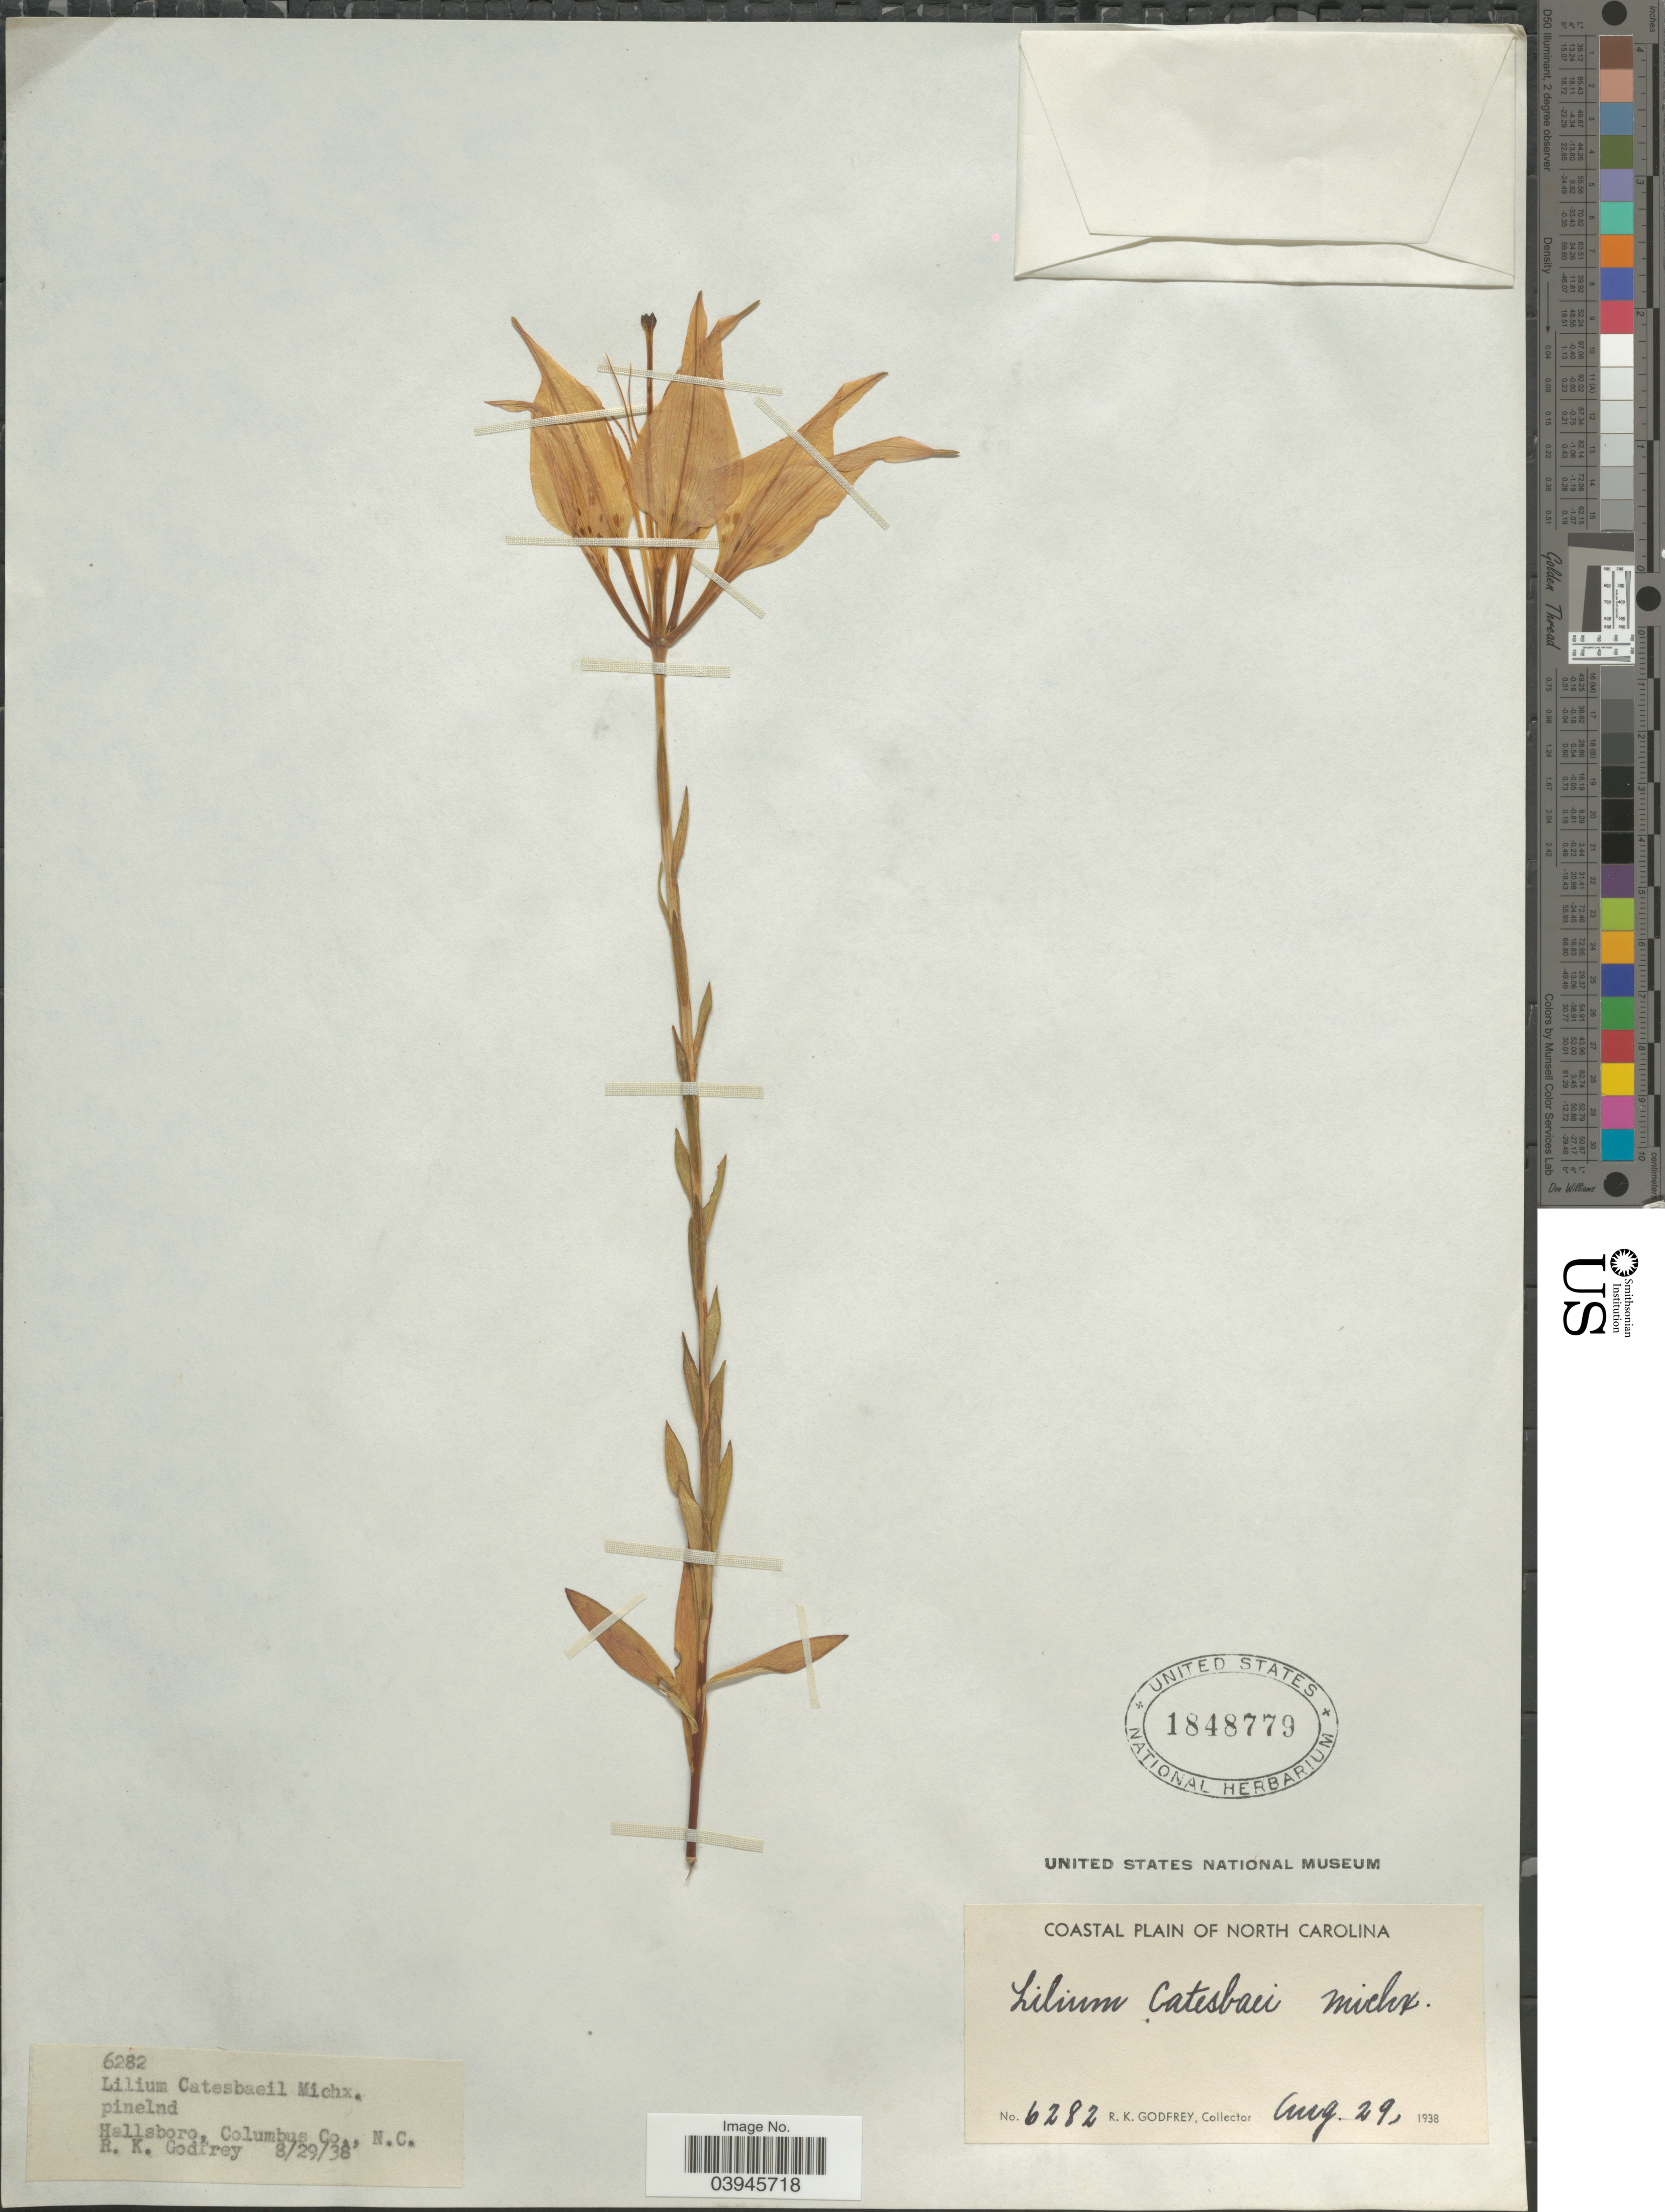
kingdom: Plantae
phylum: Tracheophyta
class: Liliopsida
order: Liliales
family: Liliaceae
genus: Lilium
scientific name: Lilium catesbaei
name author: Walter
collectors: R. K. Godfrey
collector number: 6282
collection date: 1938-08-29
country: United States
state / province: North Carolina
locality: Coastal Plain of North Carolina. Hallsboro, Columbus Co.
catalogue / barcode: US 1848779